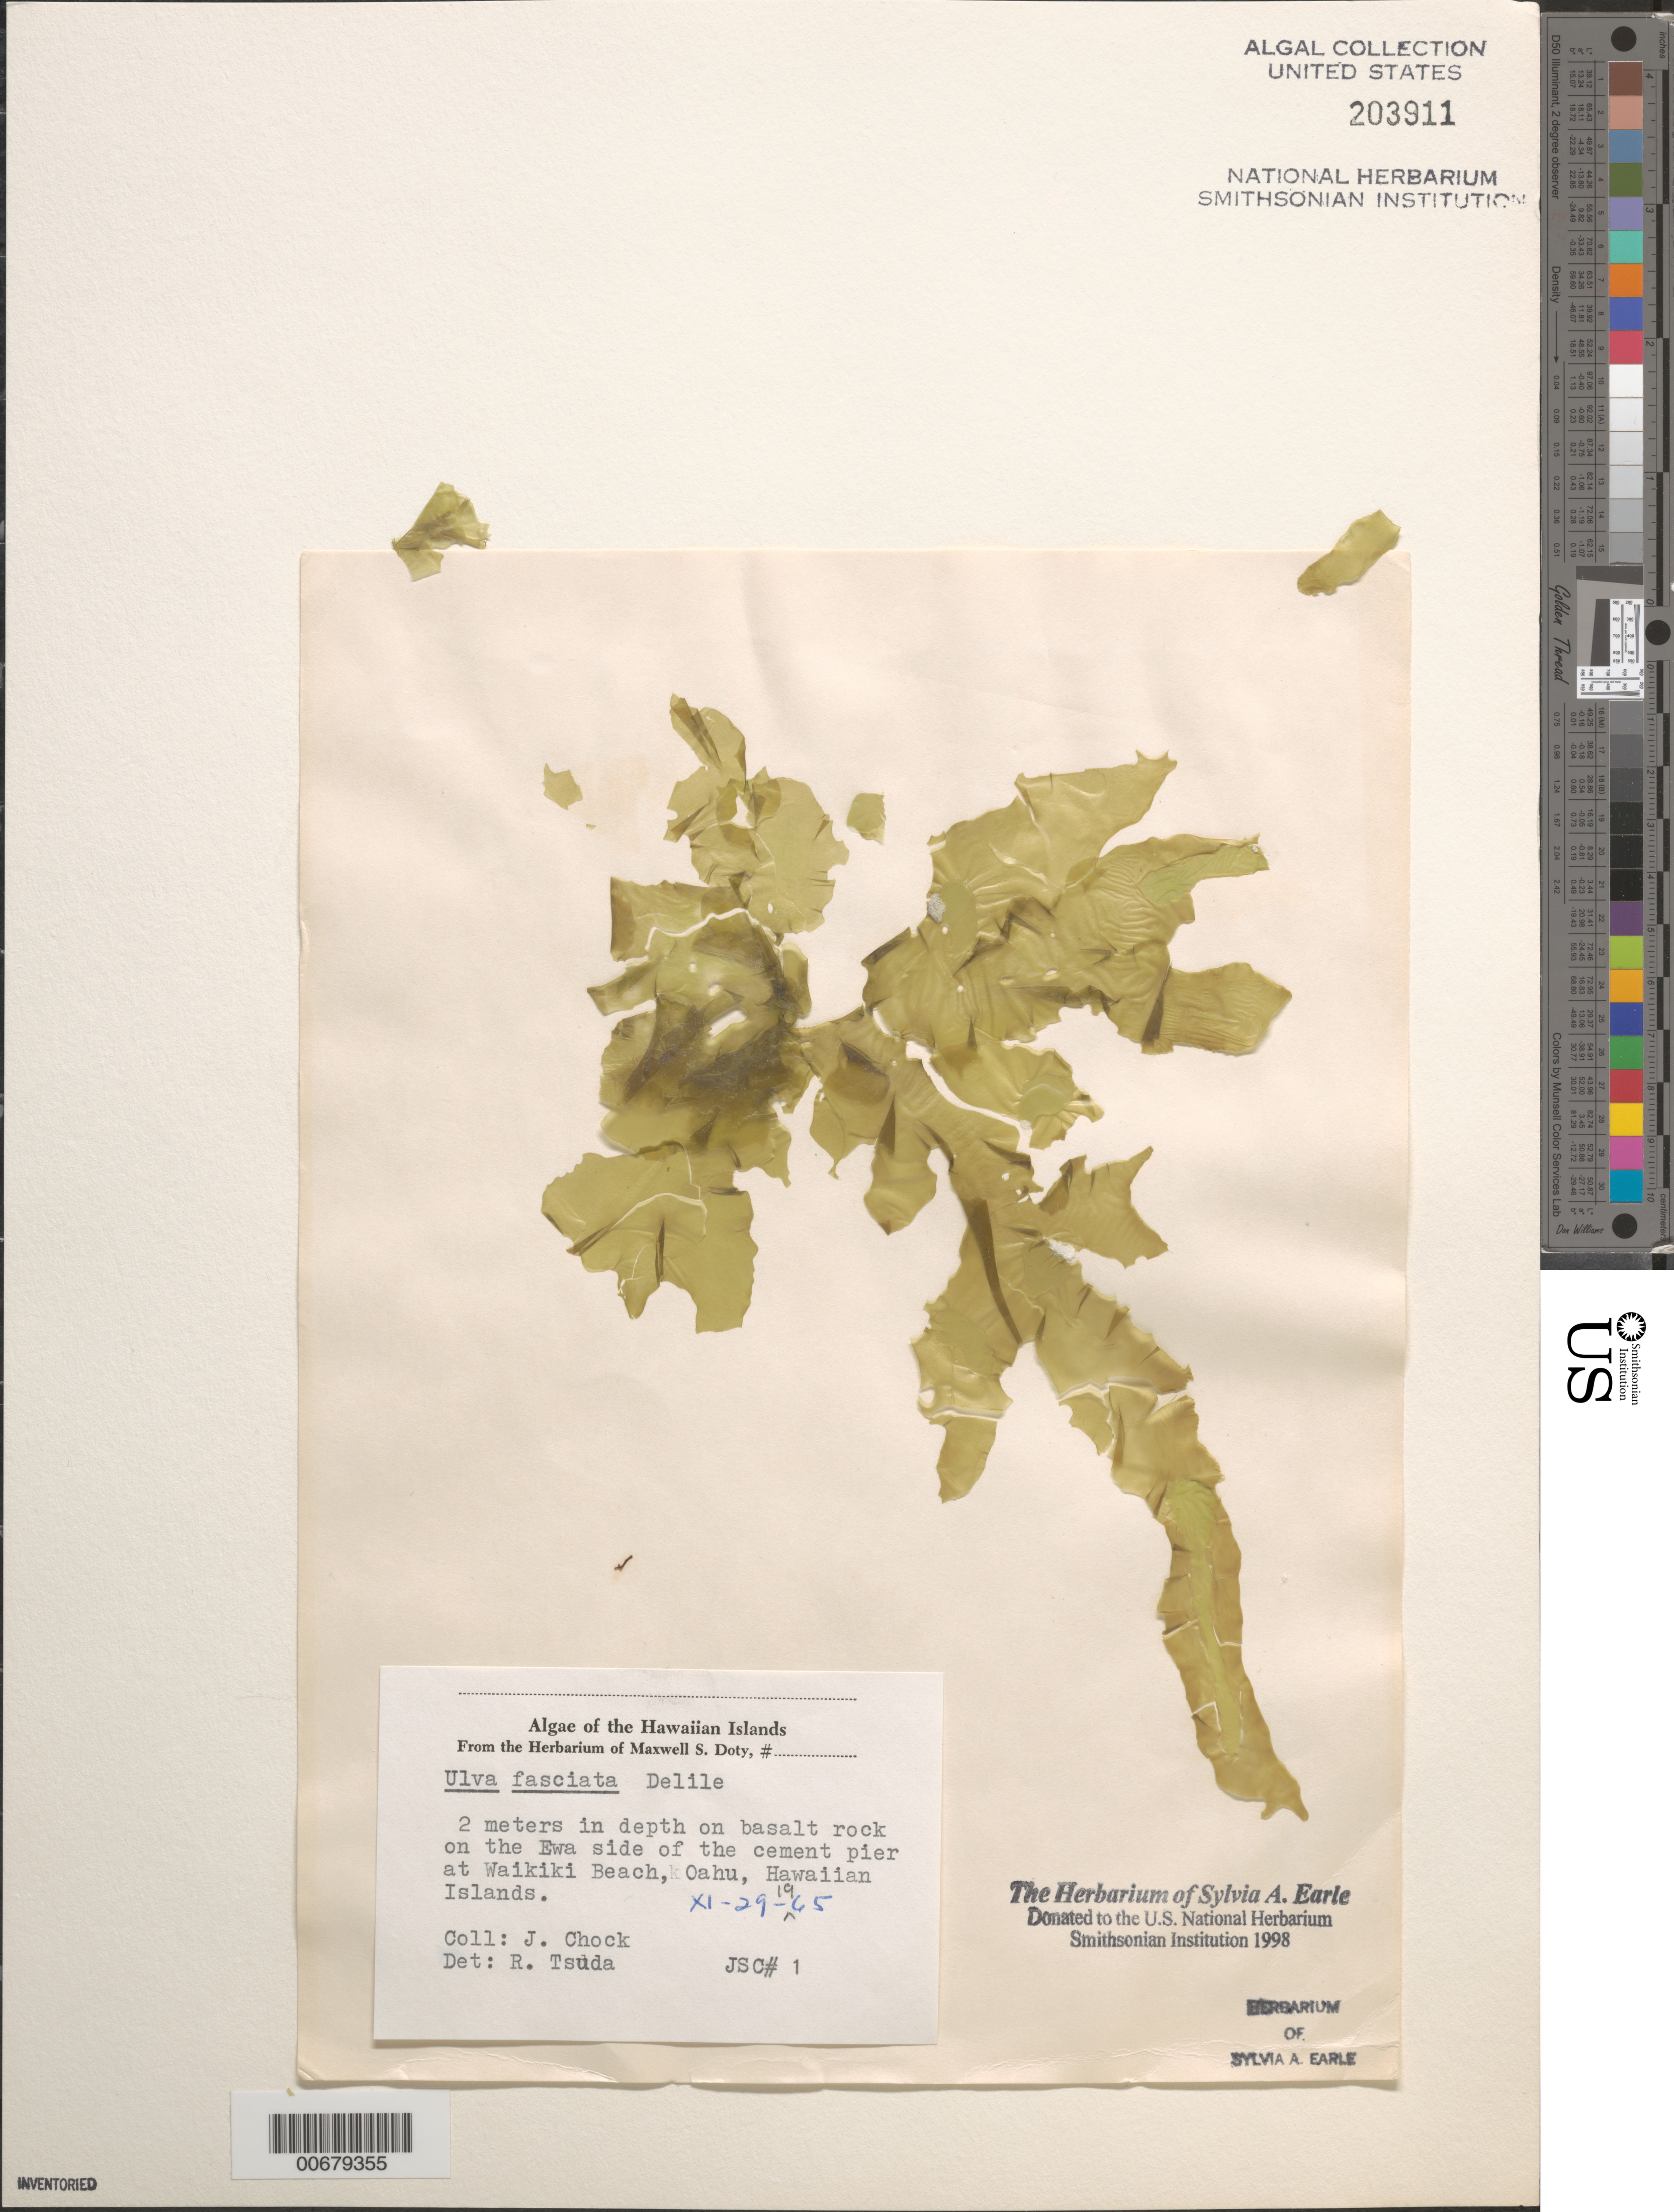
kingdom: Plantae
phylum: Chlorophyta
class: Ulvophyceae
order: Ulvales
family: Ulvaceae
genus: Ulva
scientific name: Ulva lactuca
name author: L.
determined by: Algae name updating Project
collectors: J. Chock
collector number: JSC 1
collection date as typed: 29 Nov 1965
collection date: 1965-11-29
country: United States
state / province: Hawaii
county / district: Honolulu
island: Oahu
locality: Waikiki Beach, Ewa side of cement pier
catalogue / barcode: US 203911